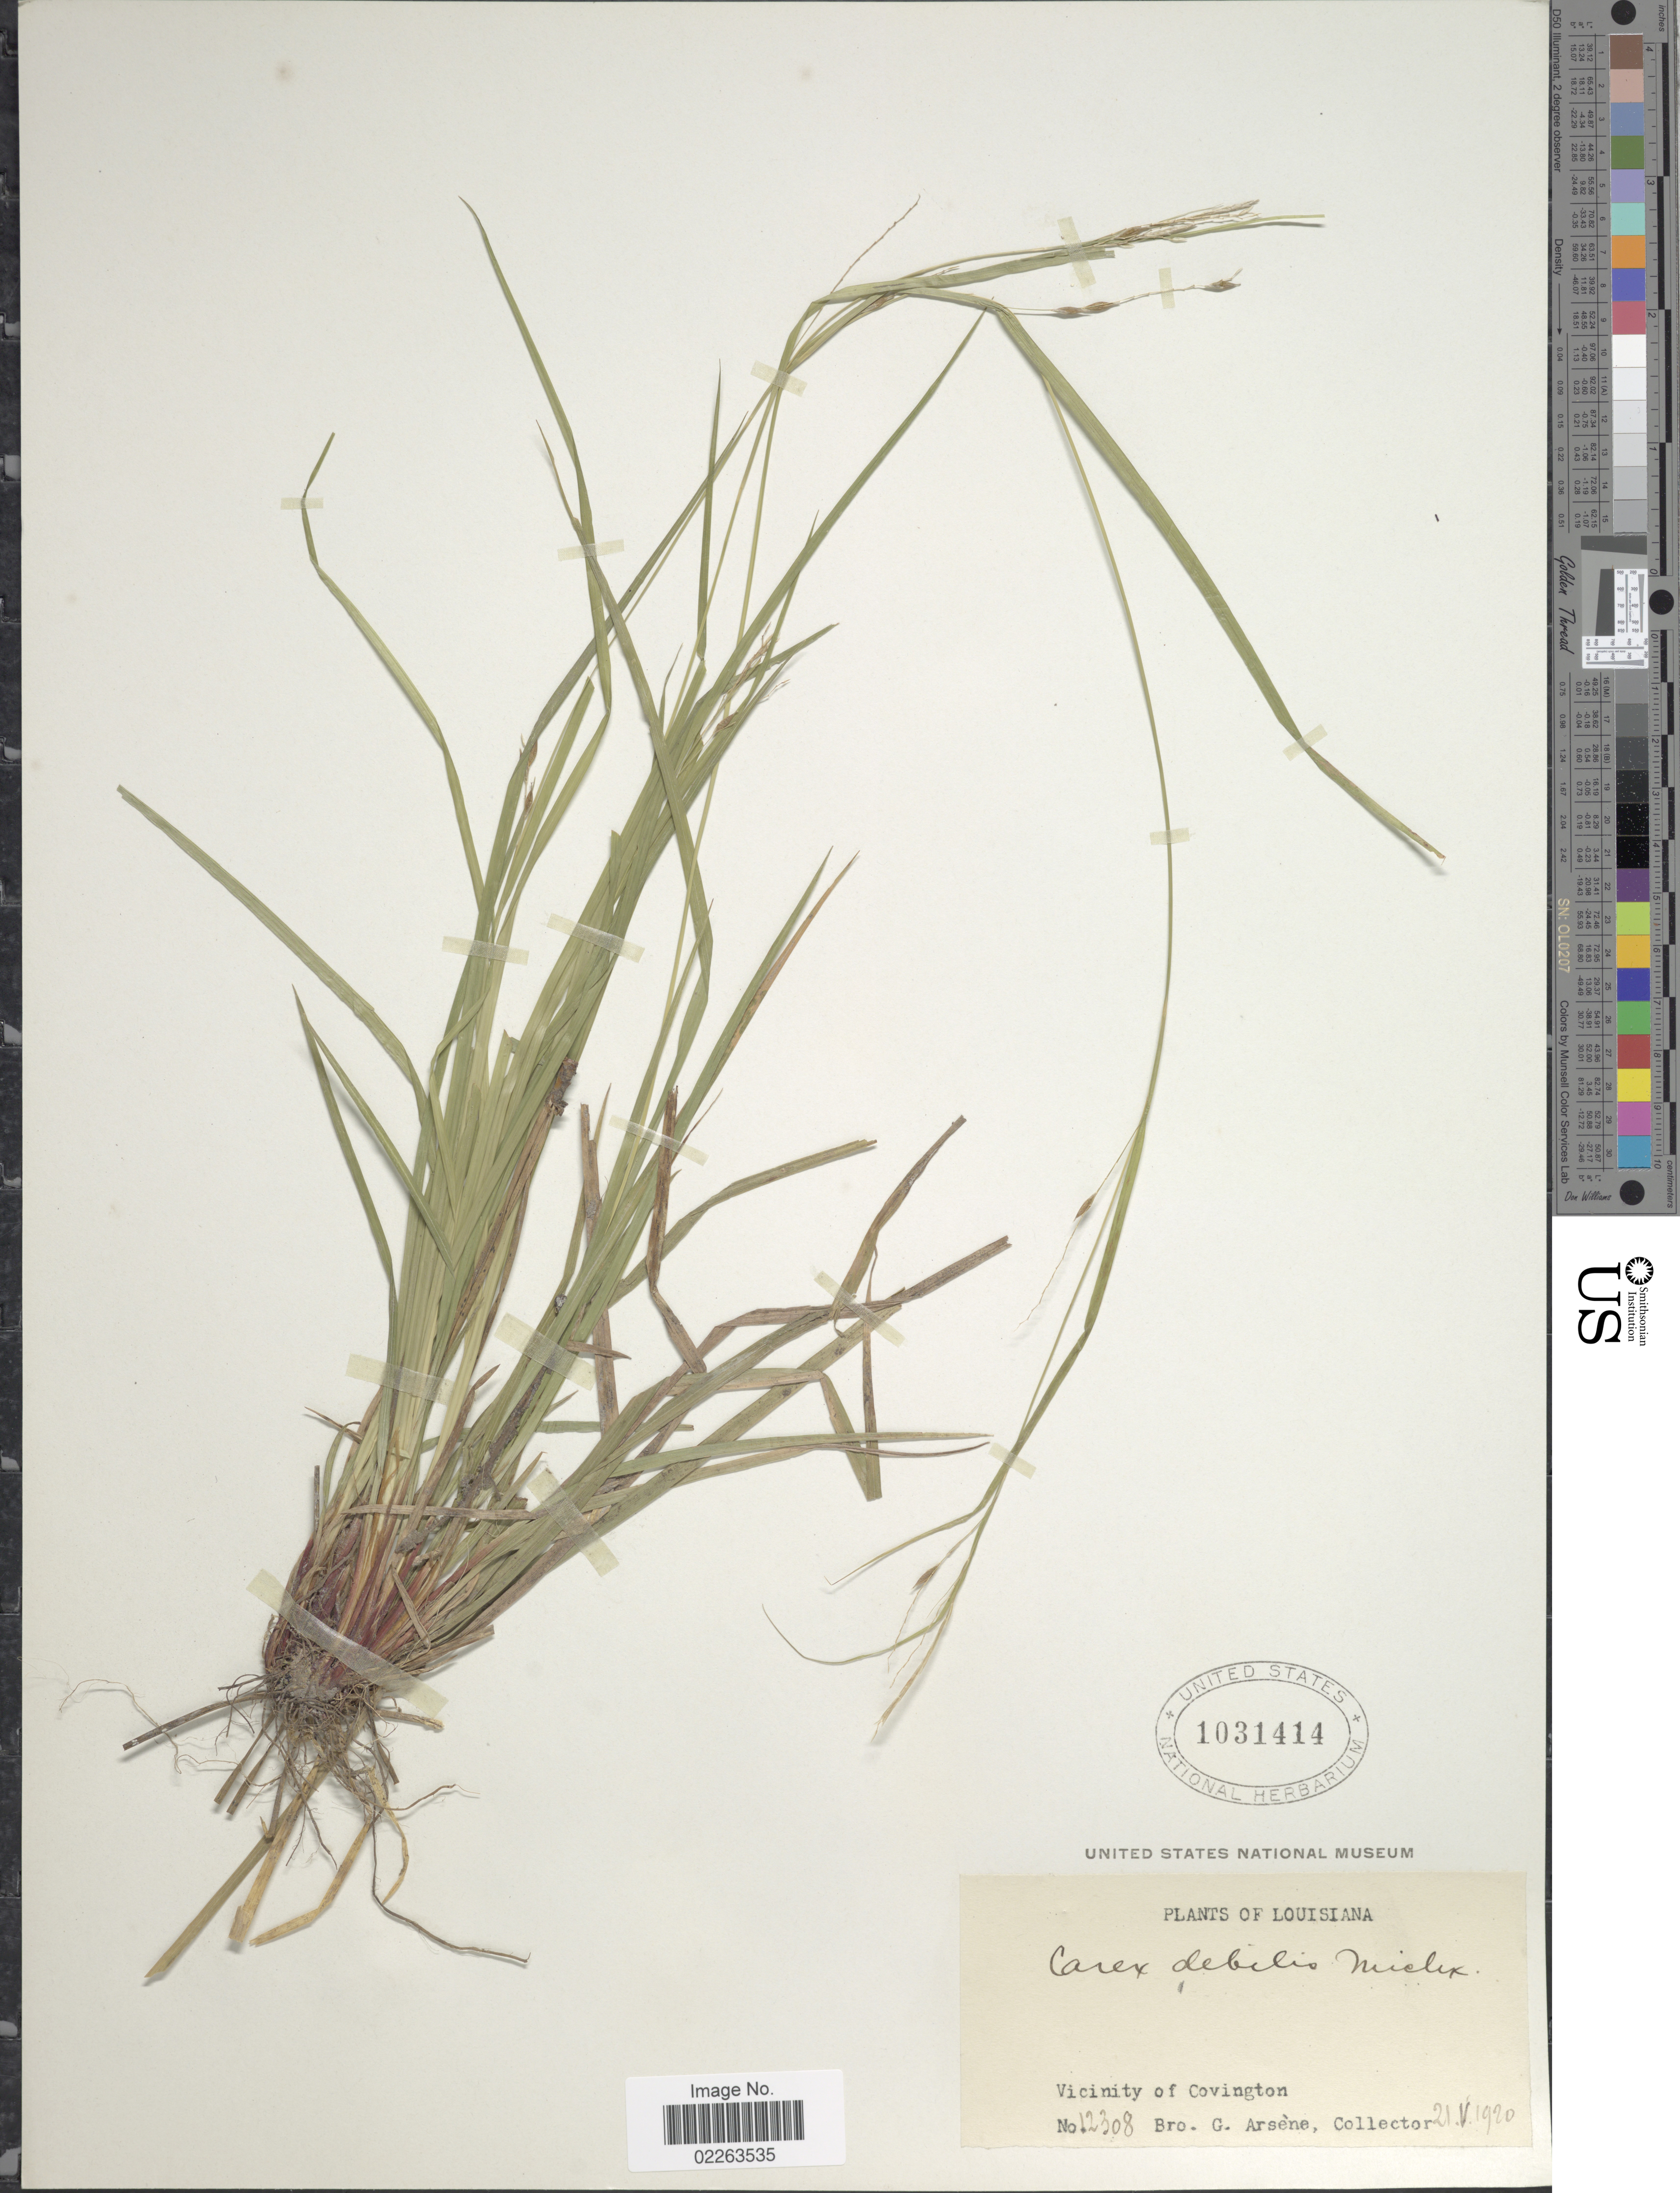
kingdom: Plantae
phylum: Tracheophyta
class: Liliopsida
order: Poales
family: Cyperaceae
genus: Carex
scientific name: Carex debilis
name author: Michx.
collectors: Bro. G. Arsène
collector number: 12308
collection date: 1920-05-21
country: United States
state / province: Louisiana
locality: Vicinity of Covington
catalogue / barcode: US 1031414